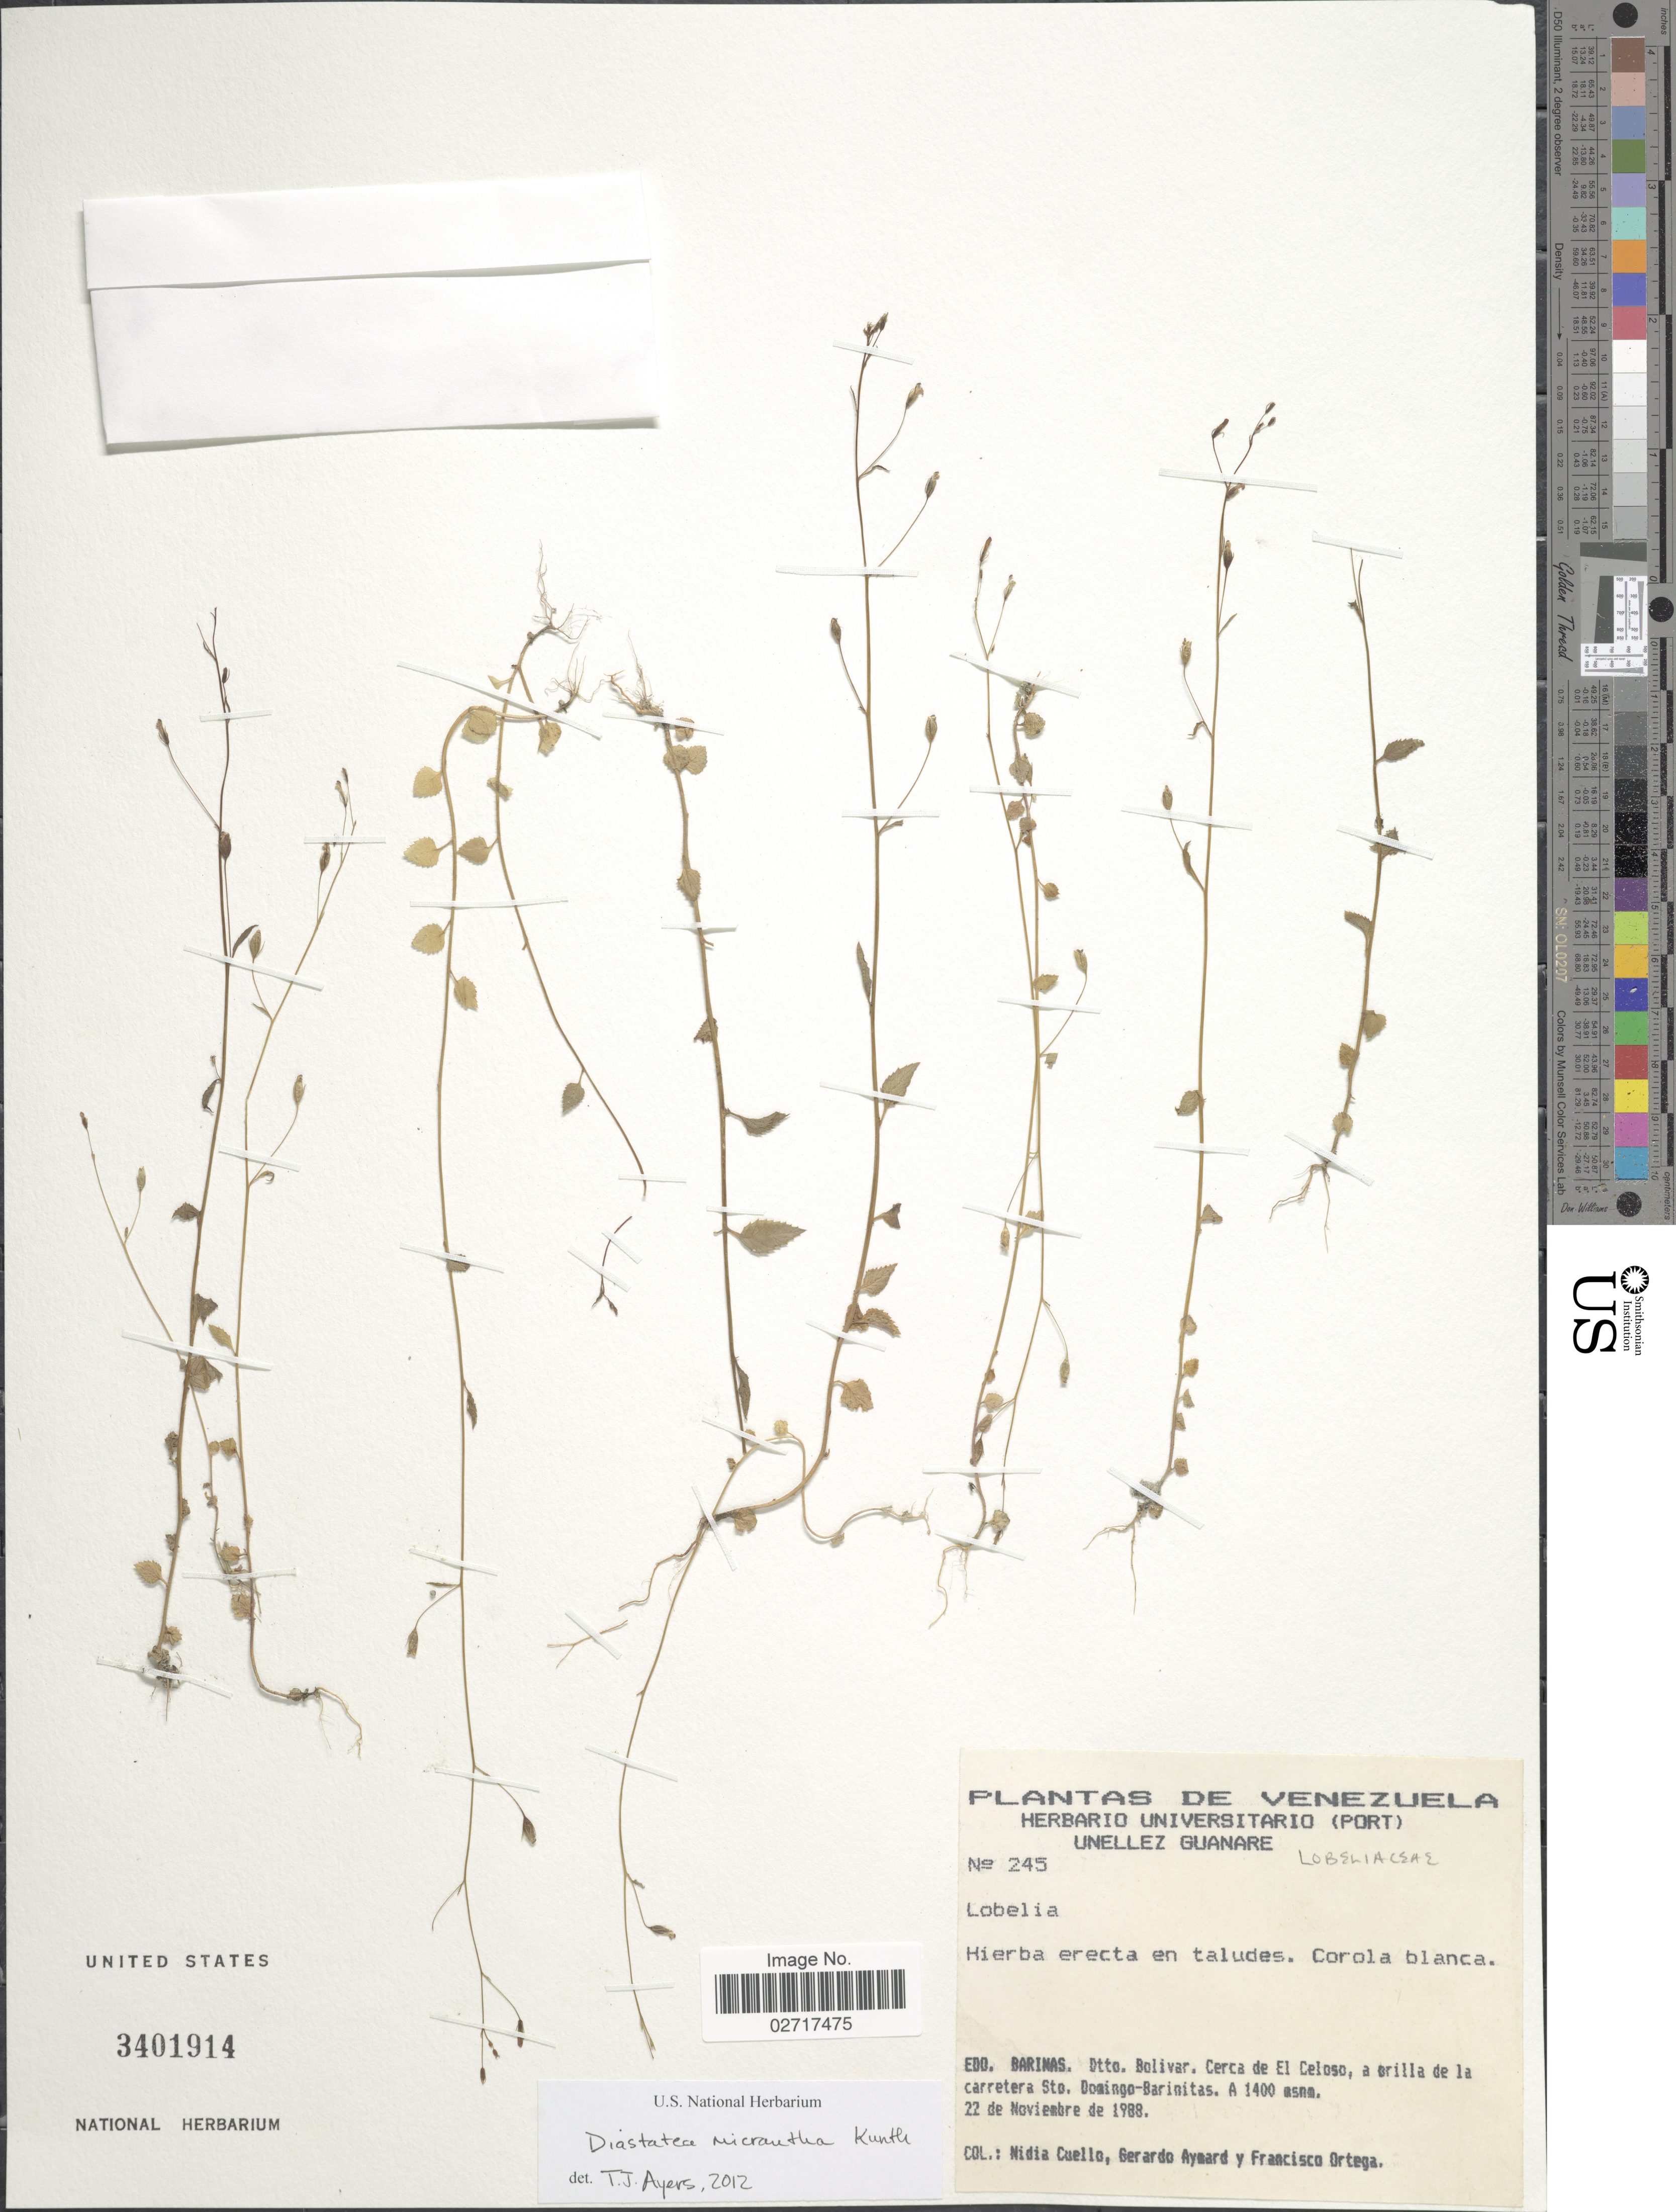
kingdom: Plantae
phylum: Tracheophyta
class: Magnoliopsida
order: Asterales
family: Campanulaceae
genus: Diastatea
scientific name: Diastatea micrantha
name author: (Kunth) McVaugh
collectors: N. L. Cuello, G. A. Aymard & F. J. Ortega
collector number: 245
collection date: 1988-11-22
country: Venezuela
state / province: Barinas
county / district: Bolívar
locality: Cerca de El Celoso, a orilla de la carretera Sto. Domingo-Barinitas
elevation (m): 1400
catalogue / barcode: US 3401914